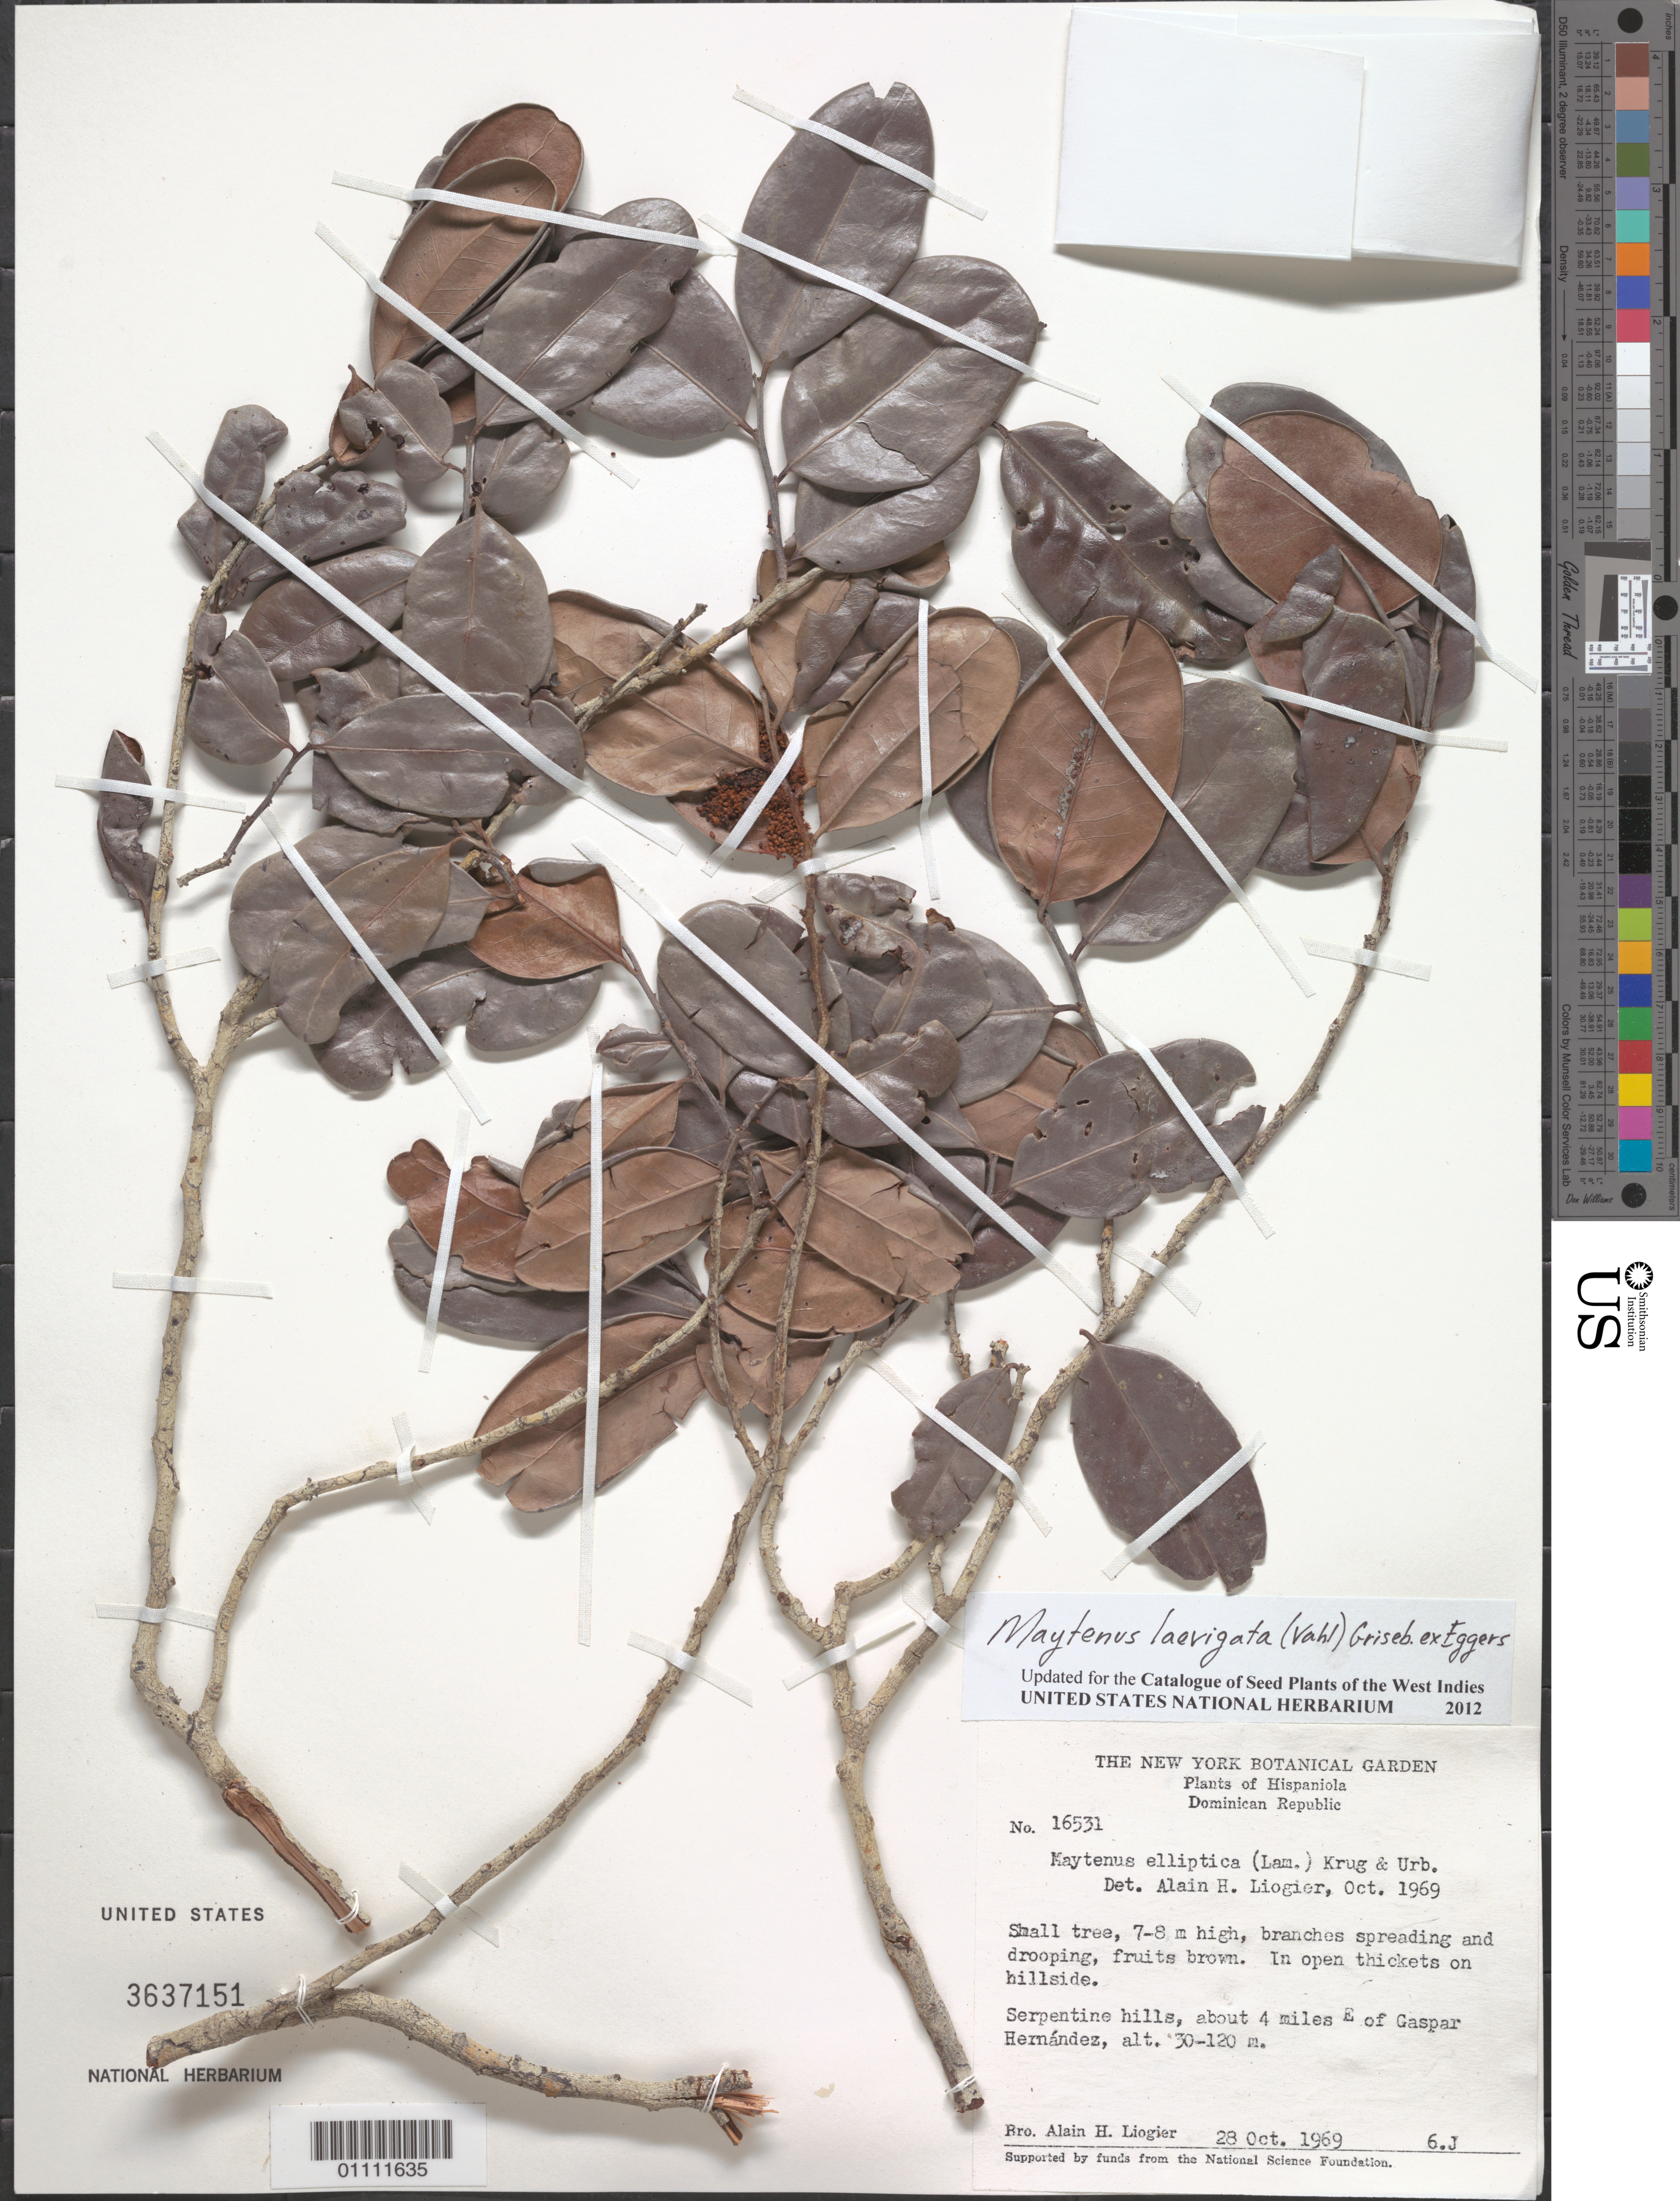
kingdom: Plantae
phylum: Tracheophyta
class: Magnoliopsida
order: Celastrales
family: Celastraceae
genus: Maytenus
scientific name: Maytenus laevigatus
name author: (Vahl) Griseb. ex Eggers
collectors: A. H. Liogier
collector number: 16531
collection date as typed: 28 Oct 1969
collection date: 1969-10-28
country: Dominican Republic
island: Hispaniola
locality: Caspar Hernández, 4 miles E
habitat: Serpentine hills; in open thickets on hillside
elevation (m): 30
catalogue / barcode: US 3637151